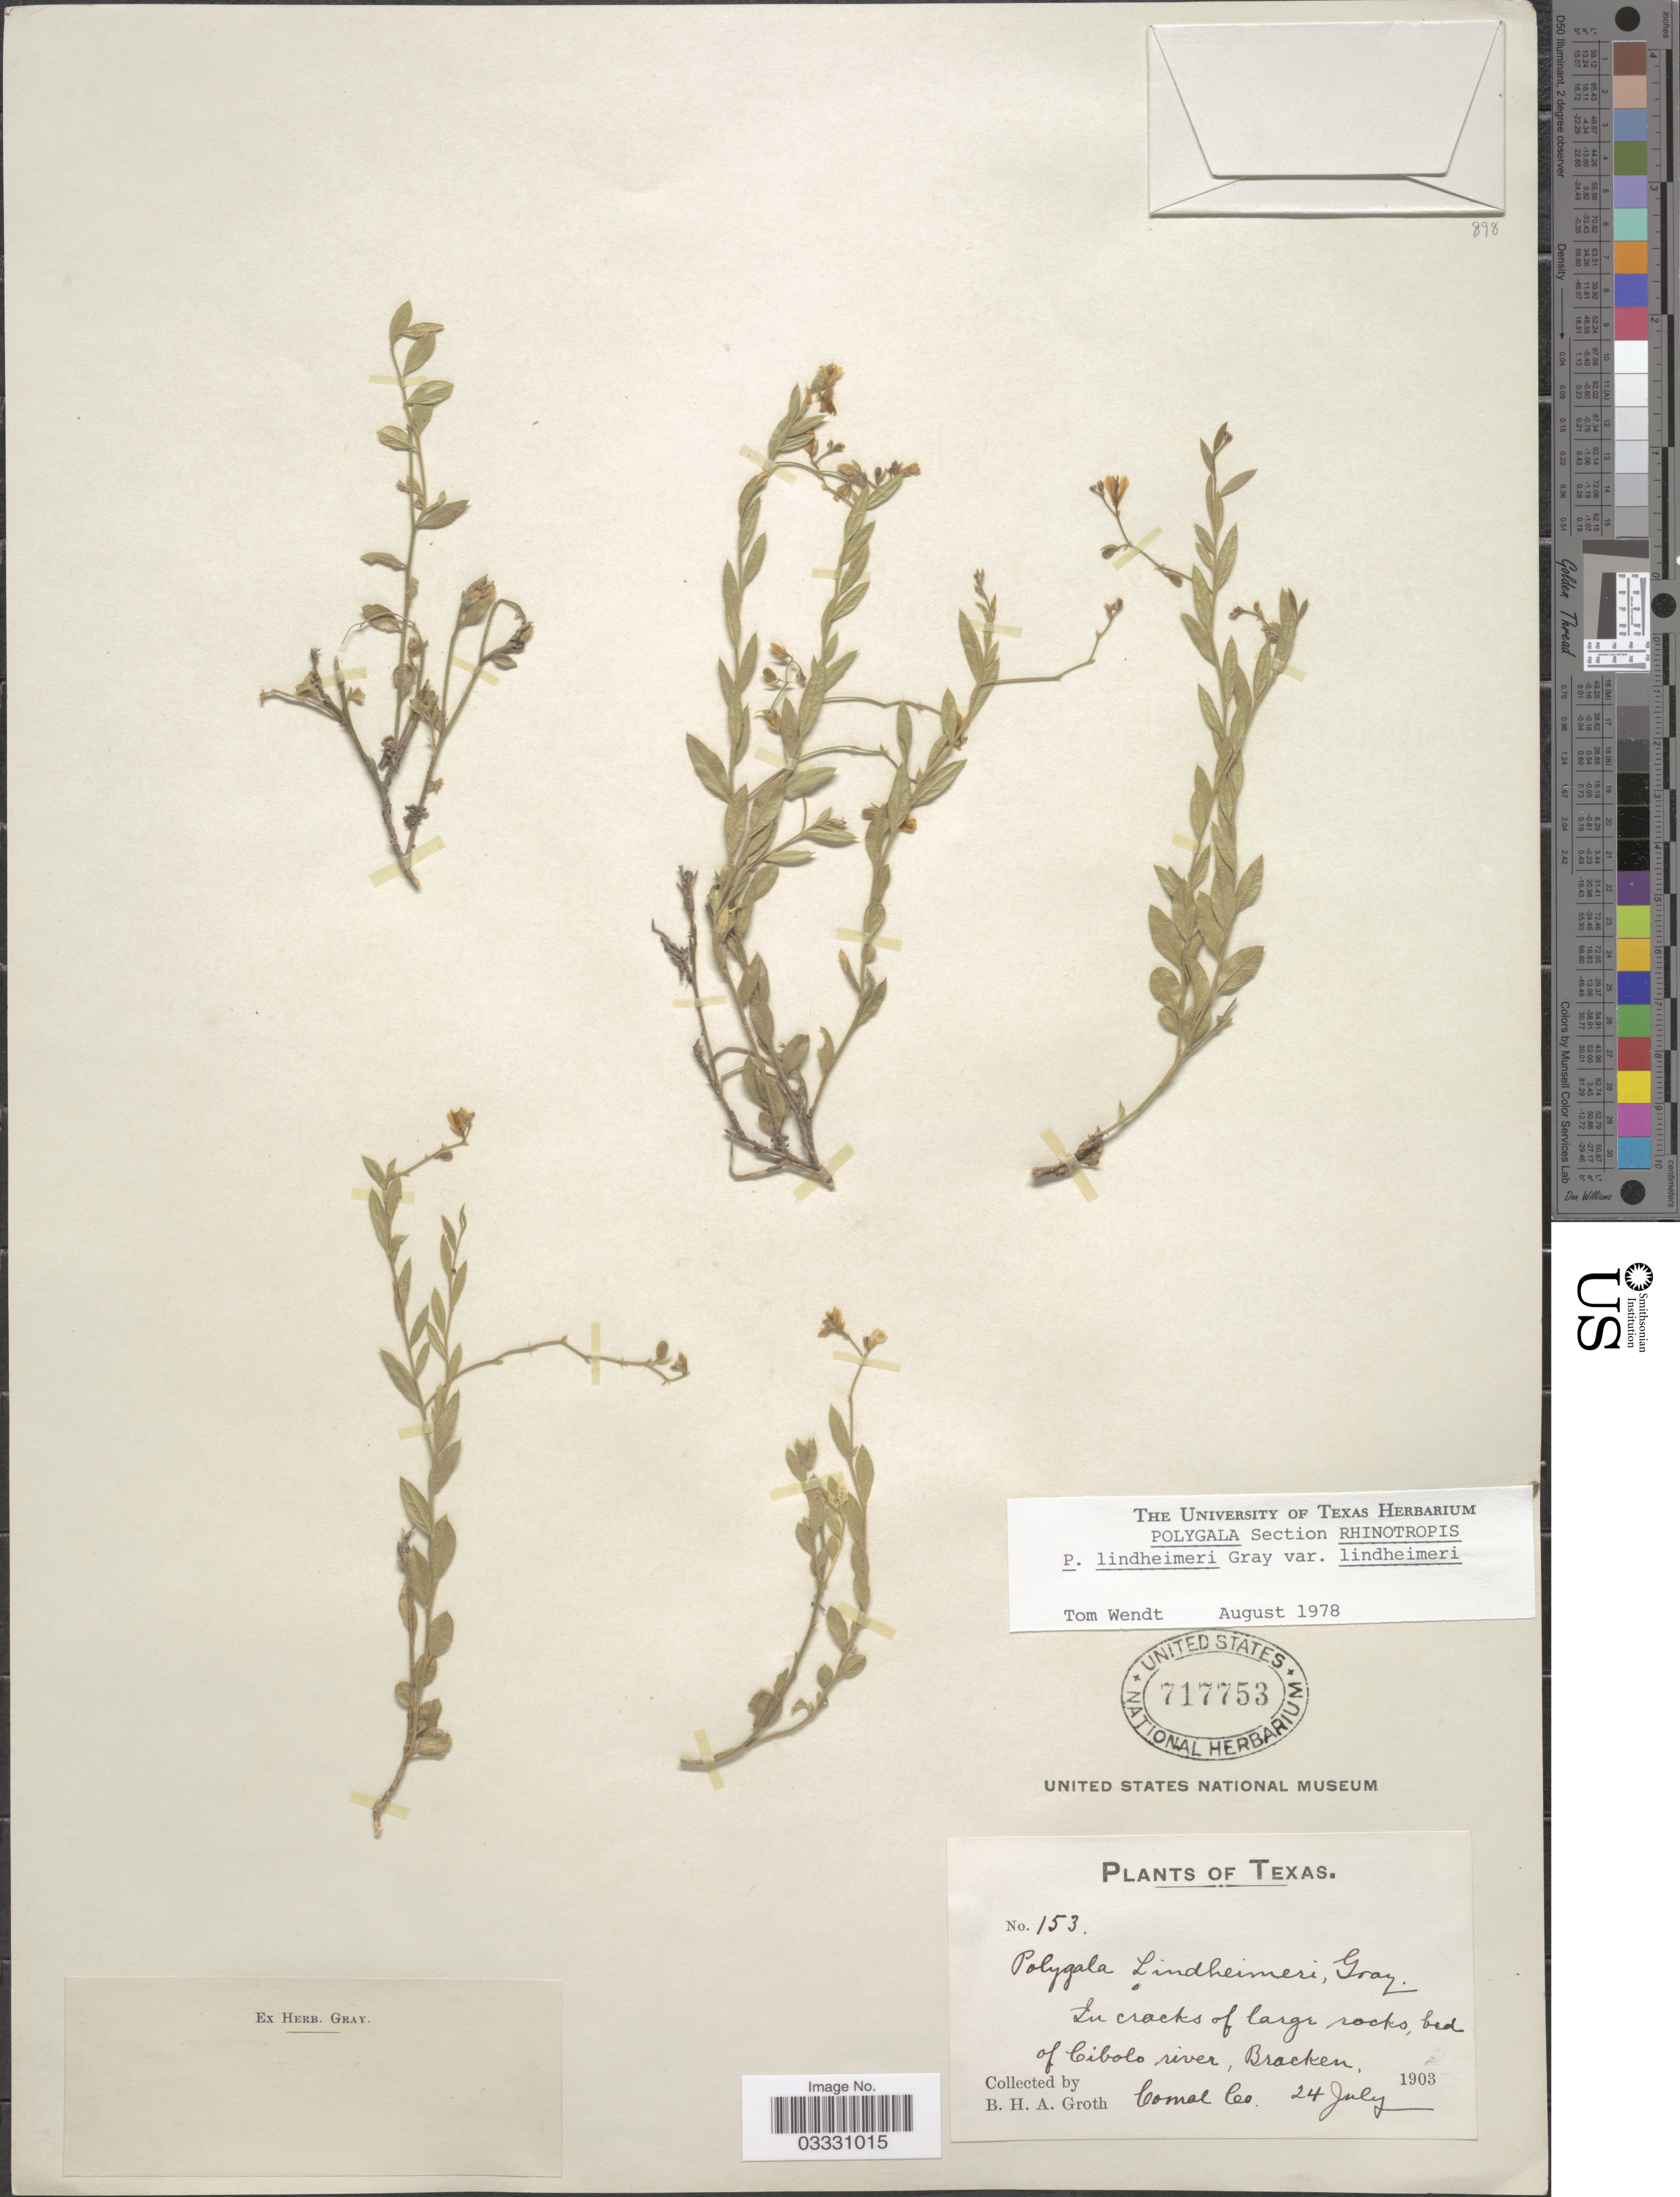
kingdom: Plantae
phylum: Tracheophyta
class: Magnoliopsida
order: Fabales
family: Polygalaceae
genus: Rhinotropis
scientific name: Rhinotropis lindheimeri var. lindheimeri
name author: (A. Gray) J.R. Abbott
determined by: Strong, Mark T., (BOT), Smithsonian Institution - National Museum of Natural History (UNITED STATES)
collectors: B. Groth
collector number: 153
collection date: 1903-07-24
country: United States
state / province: Texas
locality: Bed of Cibolo river, Bracken, Comal Co.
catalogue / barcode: US 717753